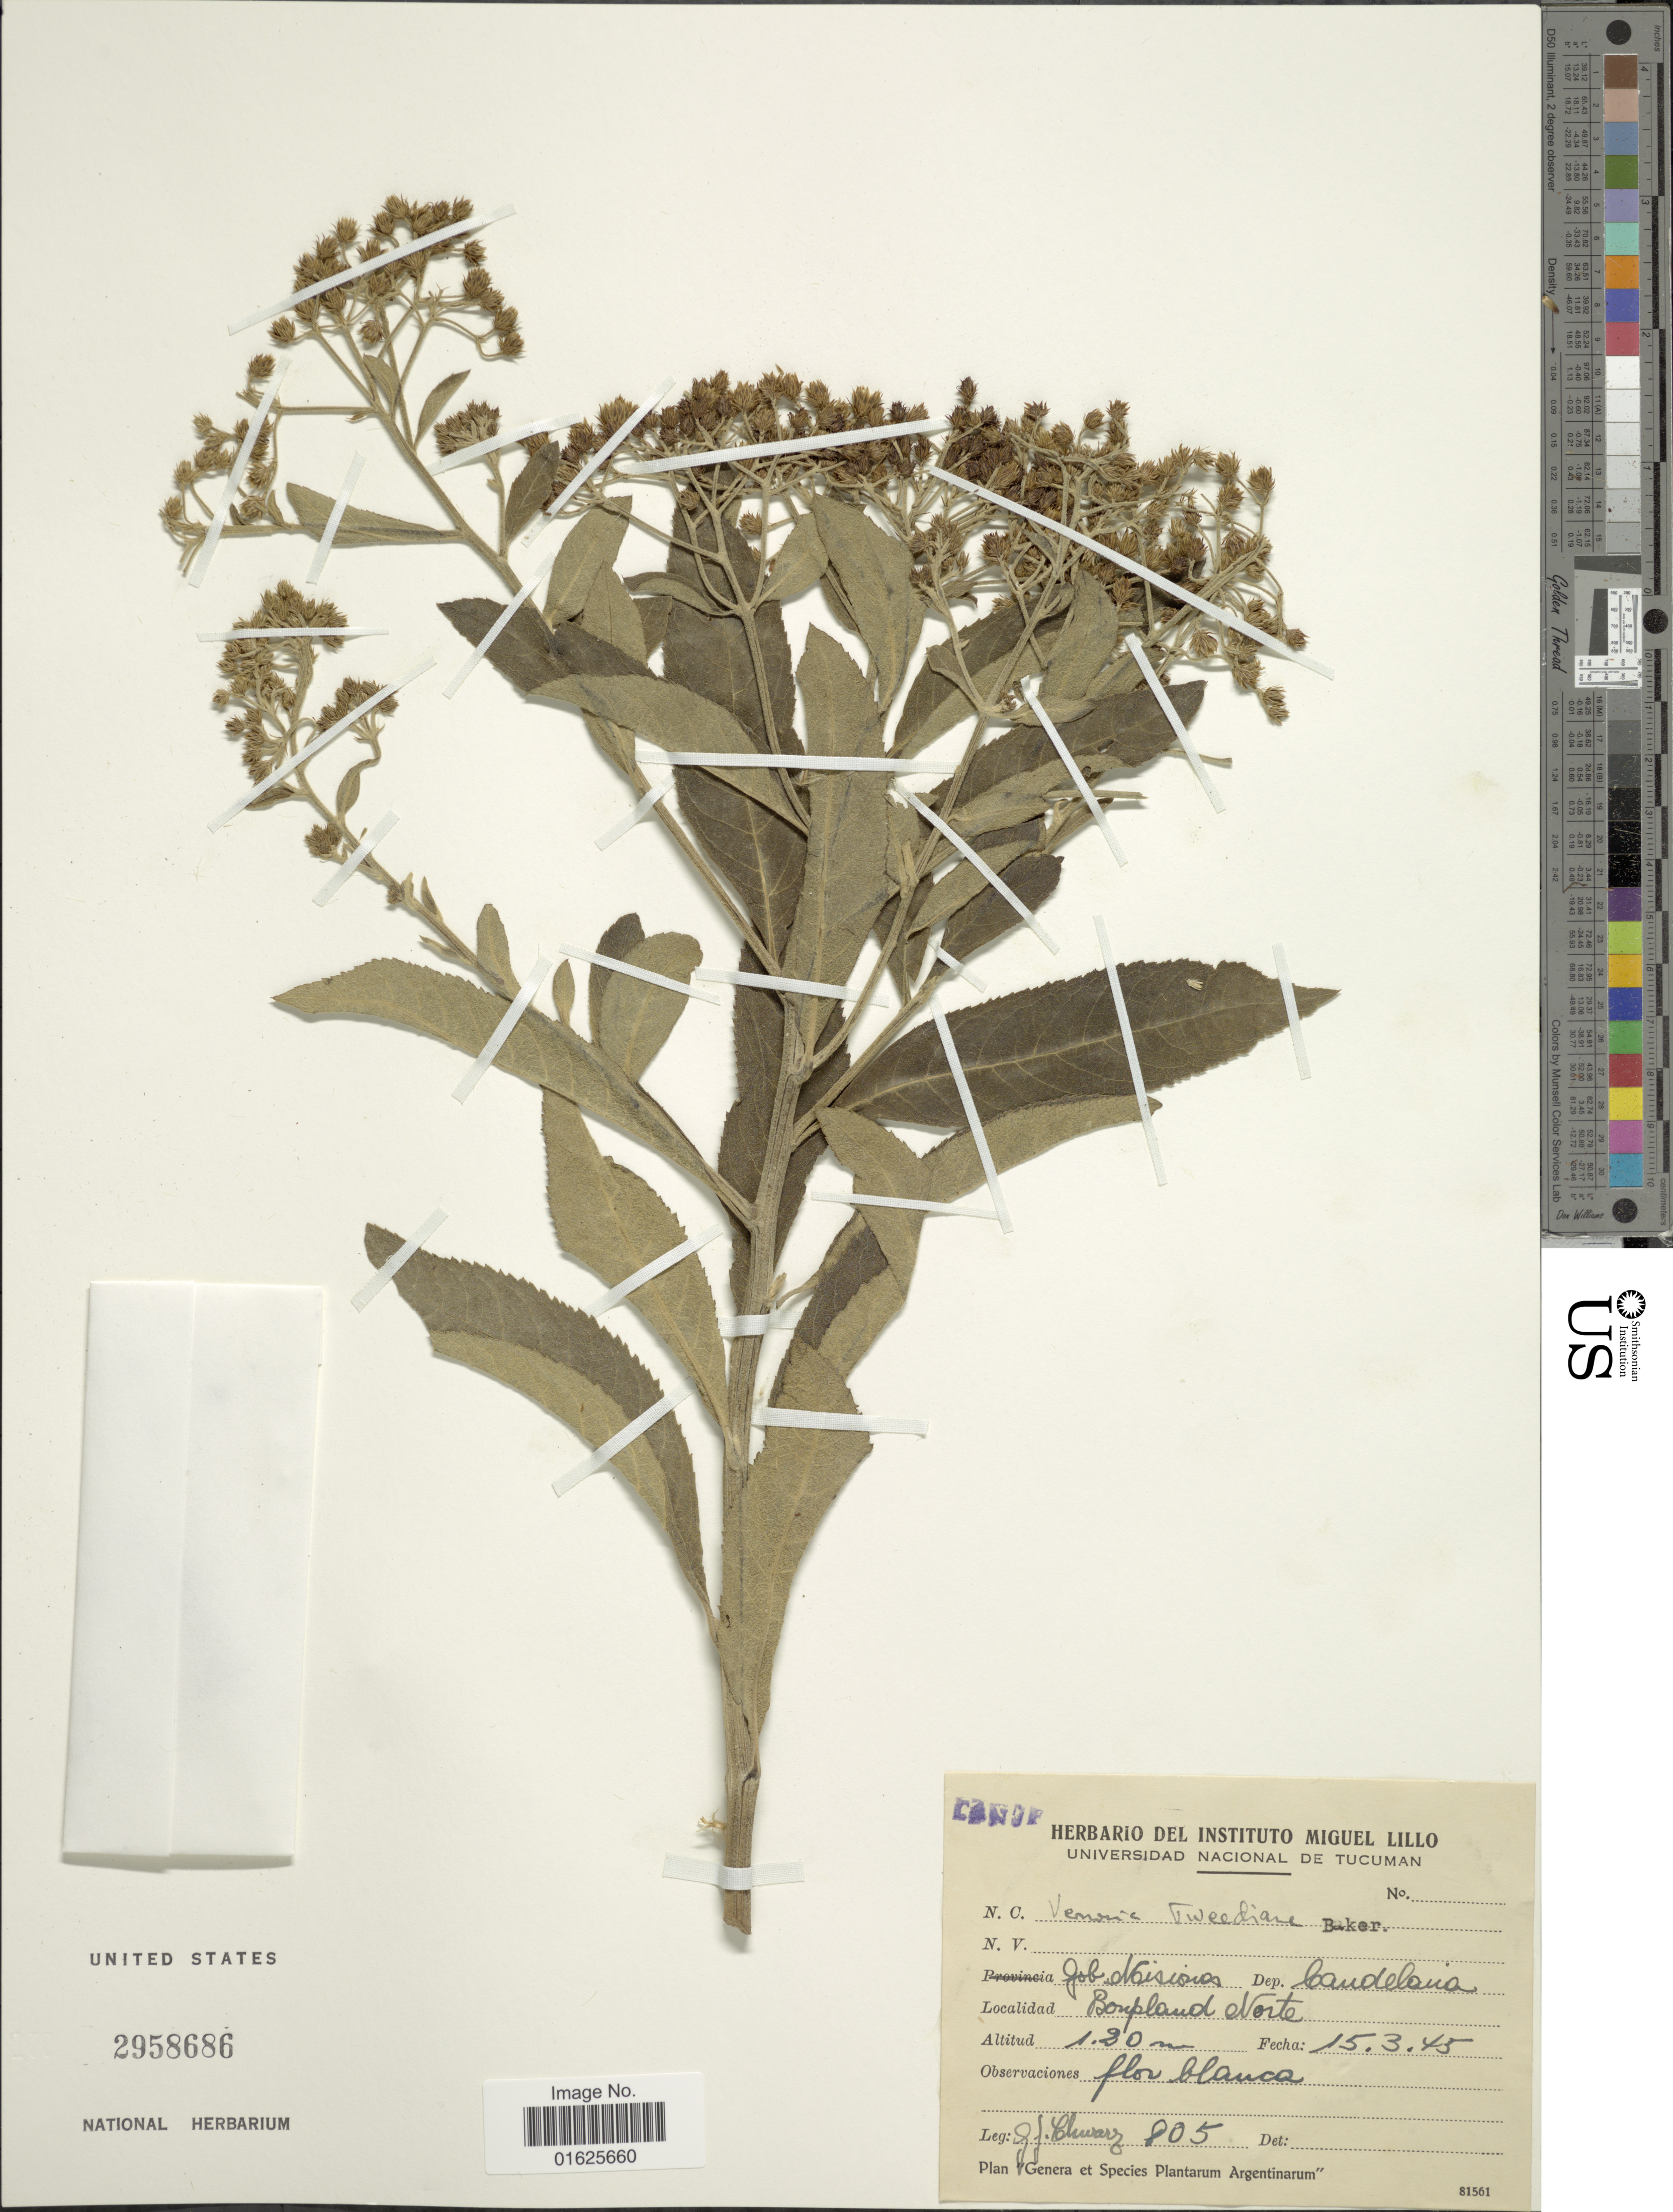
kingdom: Plantae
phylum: Tracheophyta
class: Magnoliopsida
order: Asterales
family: Asteraceae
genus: Vernonanthura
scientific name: Vernonanthura tweedieana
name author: (Baker) H. Rob.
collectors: G. J. Schwarz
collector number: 805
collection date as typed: Transcribed d/m/y: 15/3/45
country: Argentina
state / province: Misiones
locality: Gob. Misiones, Dep Candelania, Bonpland Norte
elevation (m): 1.2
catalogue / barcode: US 2958686